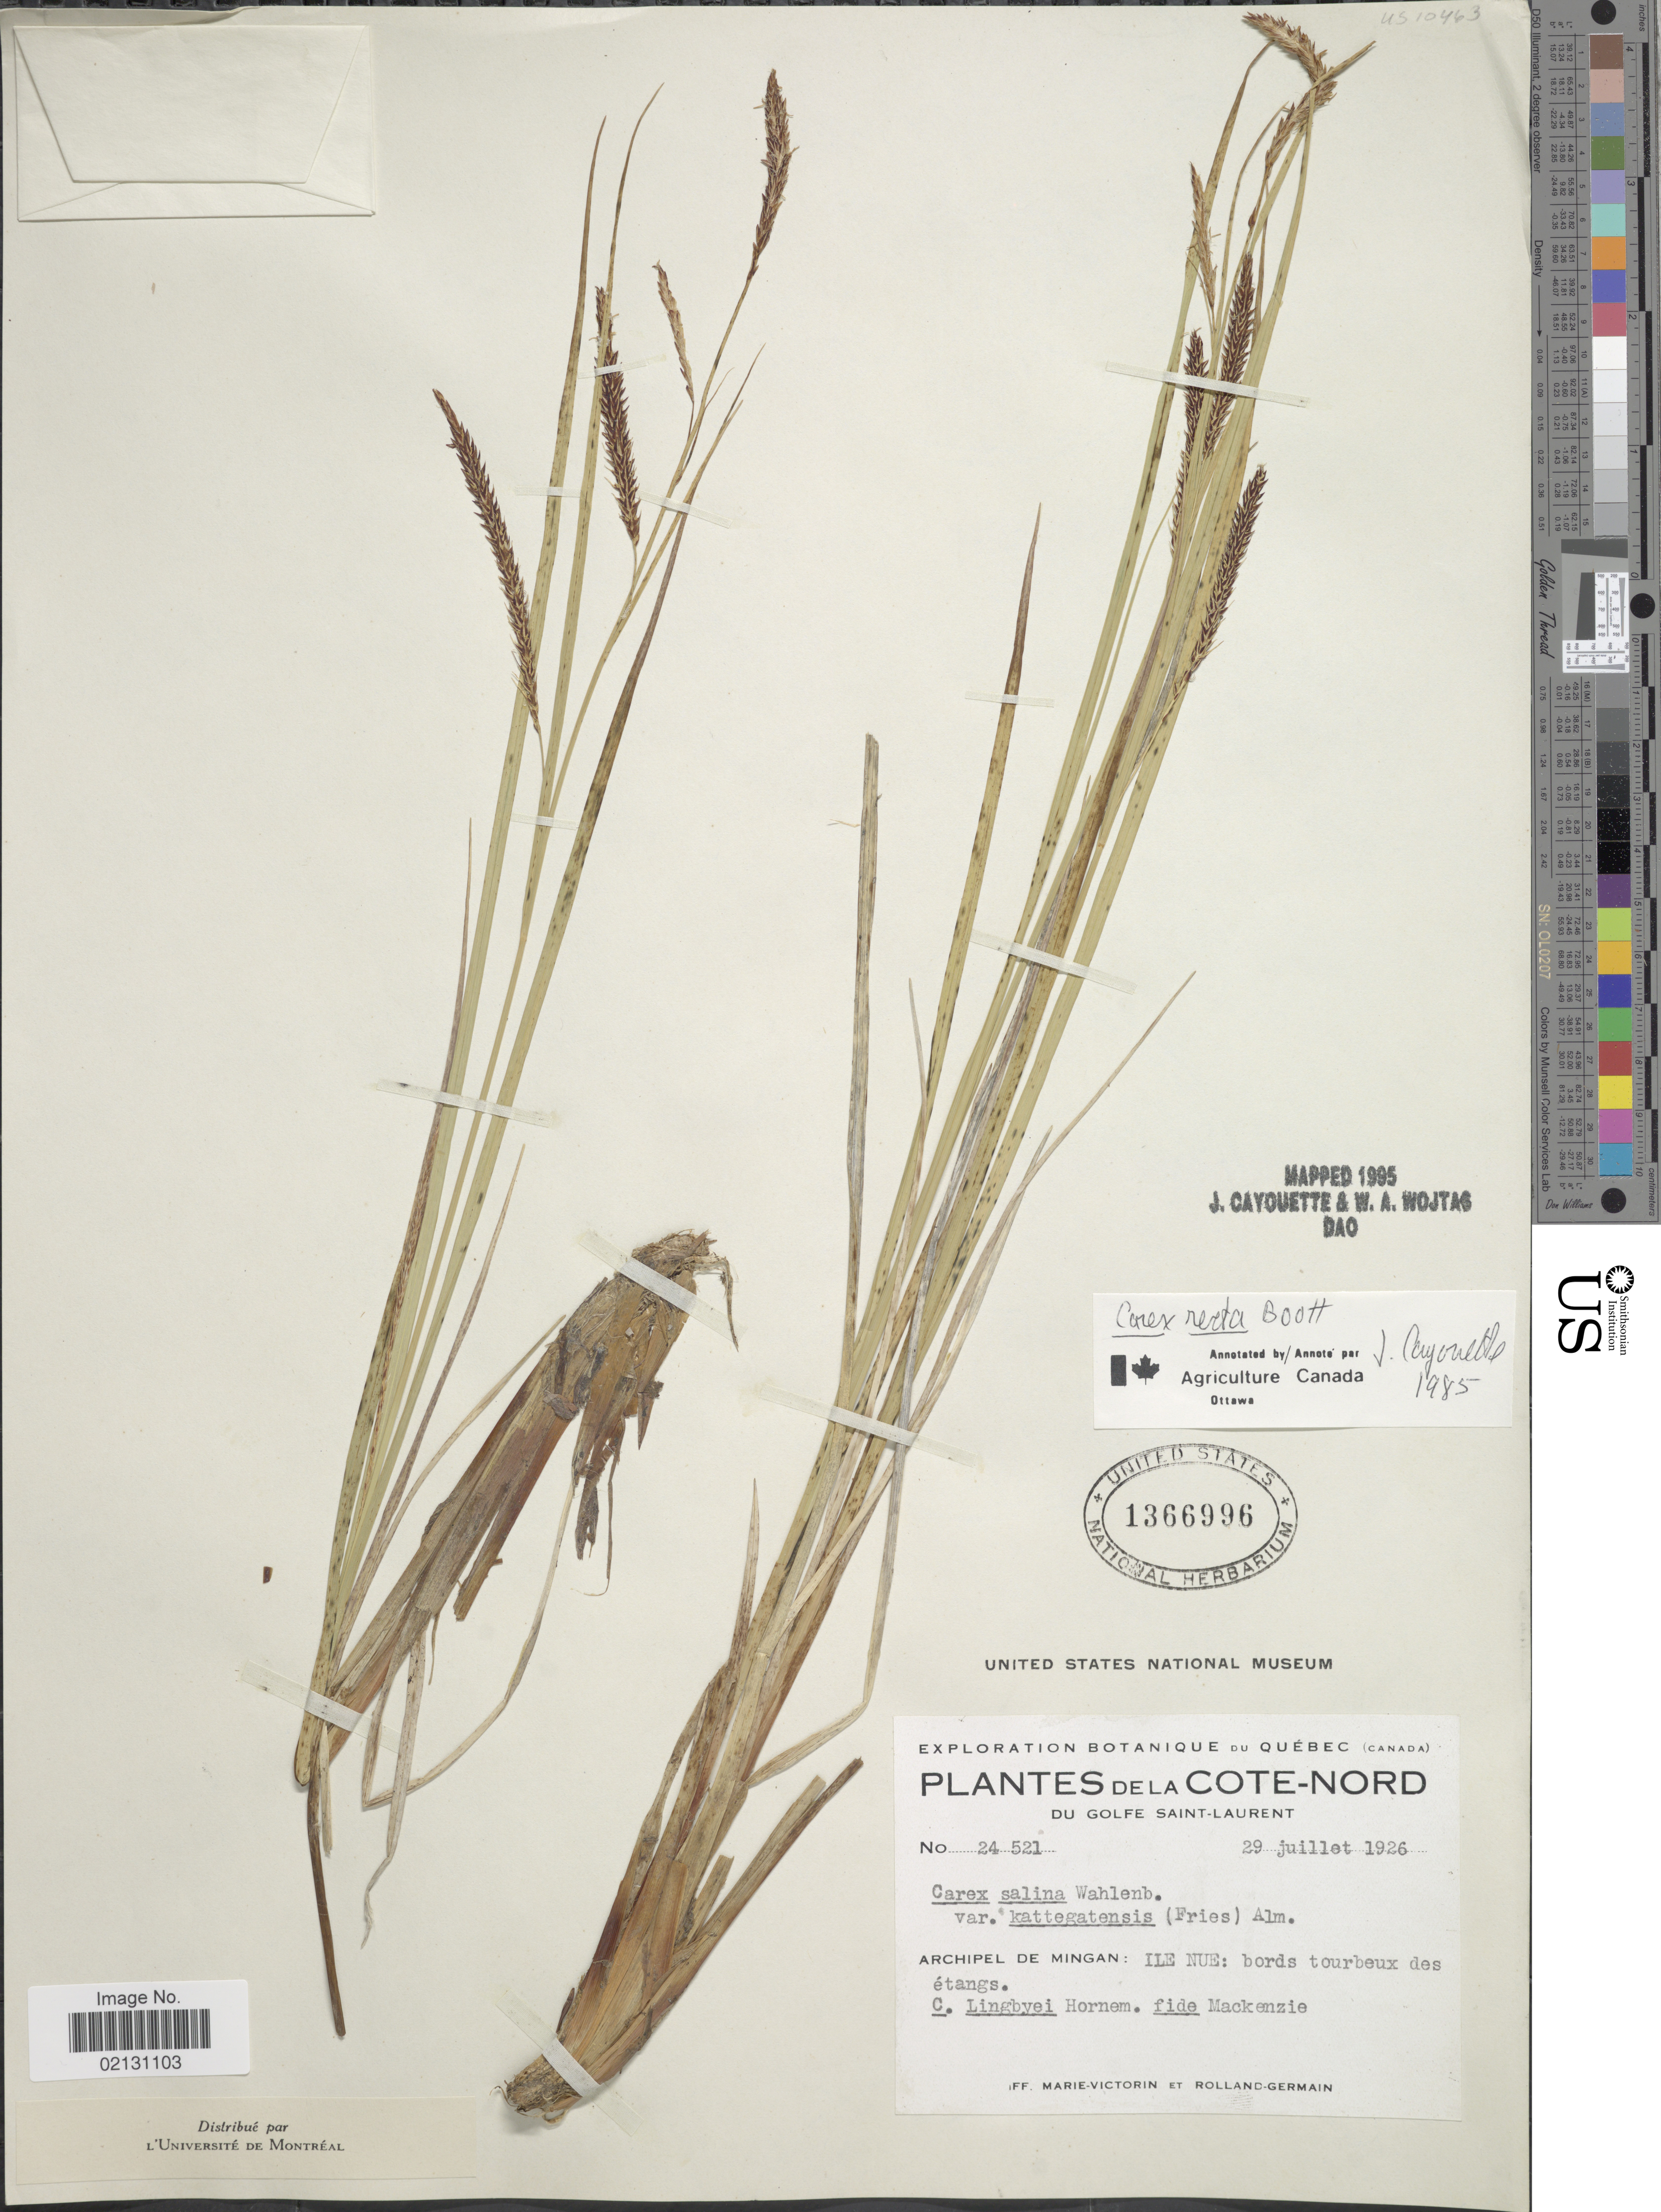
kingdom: Plantae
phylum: Tracheophyta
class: Liliopsida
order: Poales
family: Cyperaceae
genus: Carex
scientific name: Carex recta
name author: Boott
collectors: F. Marie-Victorin & Rolland-Germain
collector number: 24521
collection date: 1926-07-29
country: Canada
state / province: Quebec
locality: De La Cote-Nord Du Golfe Saint-Laurent, Archipel De Mingan: Ile Nue; bords tourbeux des étangs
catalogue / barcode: US 1366996